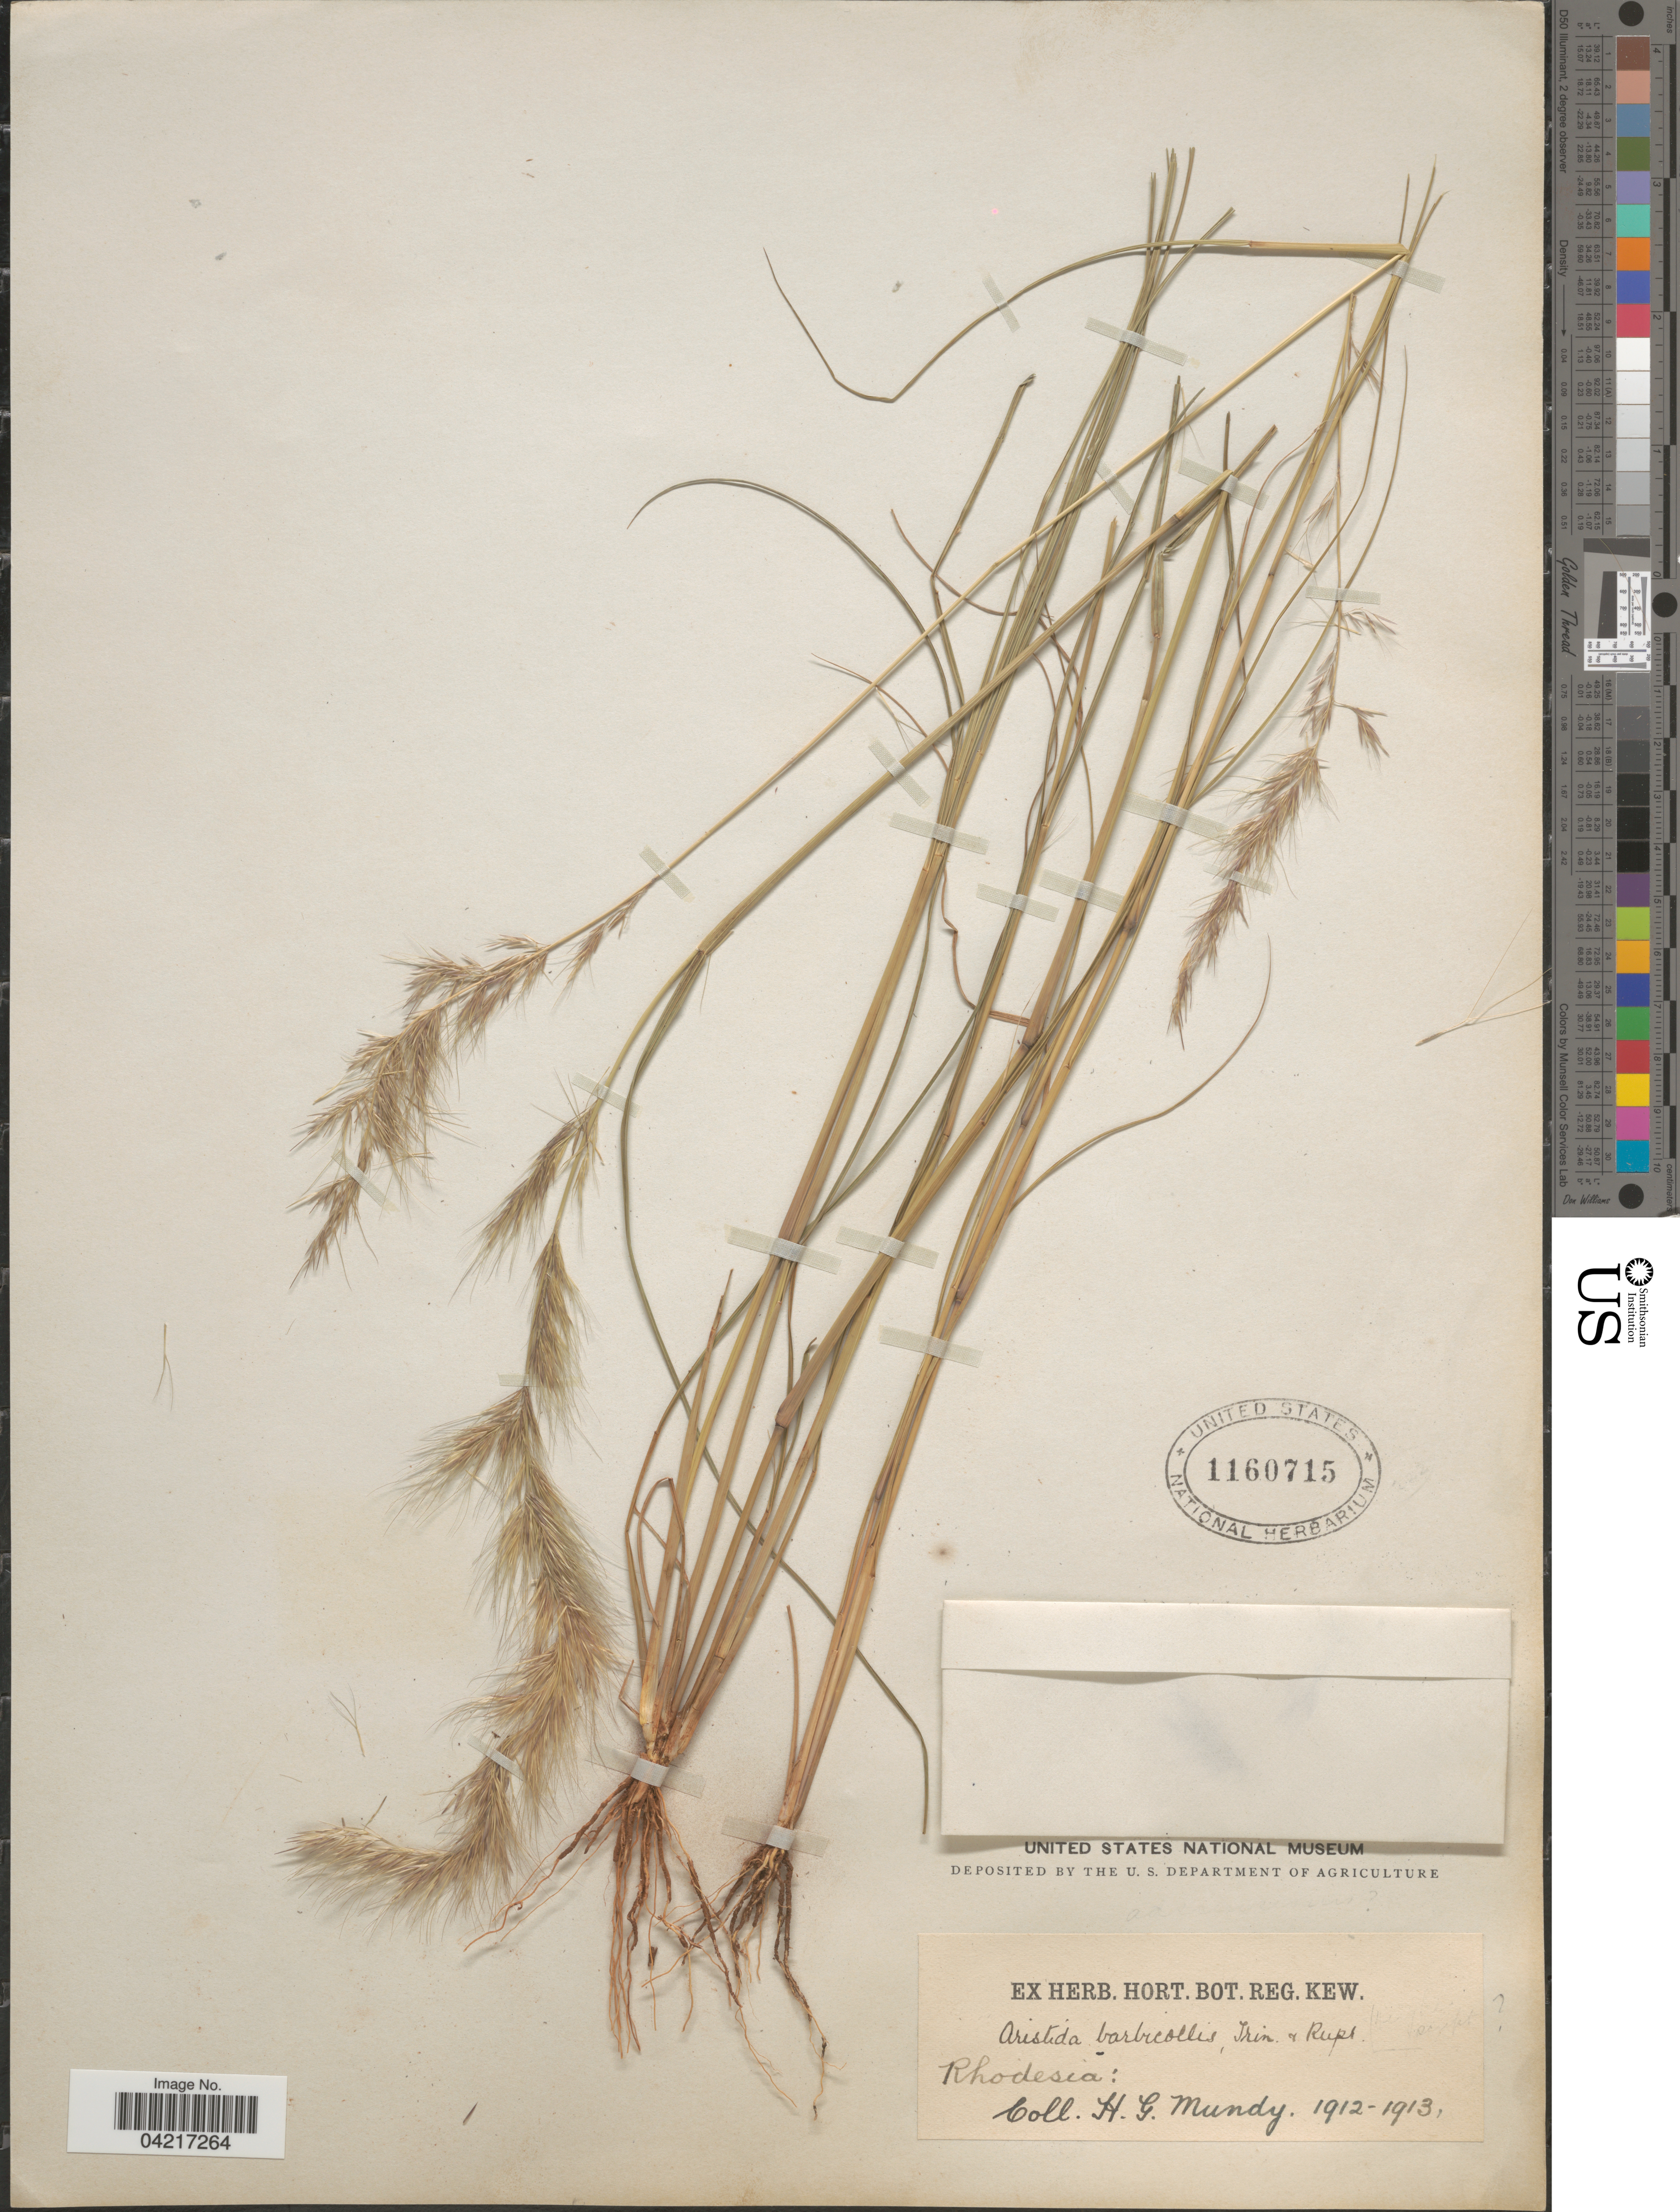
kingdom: Plantae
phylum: Tracheophyta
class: Liliopsida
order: Poales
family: Poaceae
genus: Aristida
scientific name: Aristida barbicollis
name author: Trin. & Rupr.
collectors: H. Mundy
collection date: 1912/1913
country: Zimbabwe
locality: Rhodesia.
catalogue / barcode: US 1160715